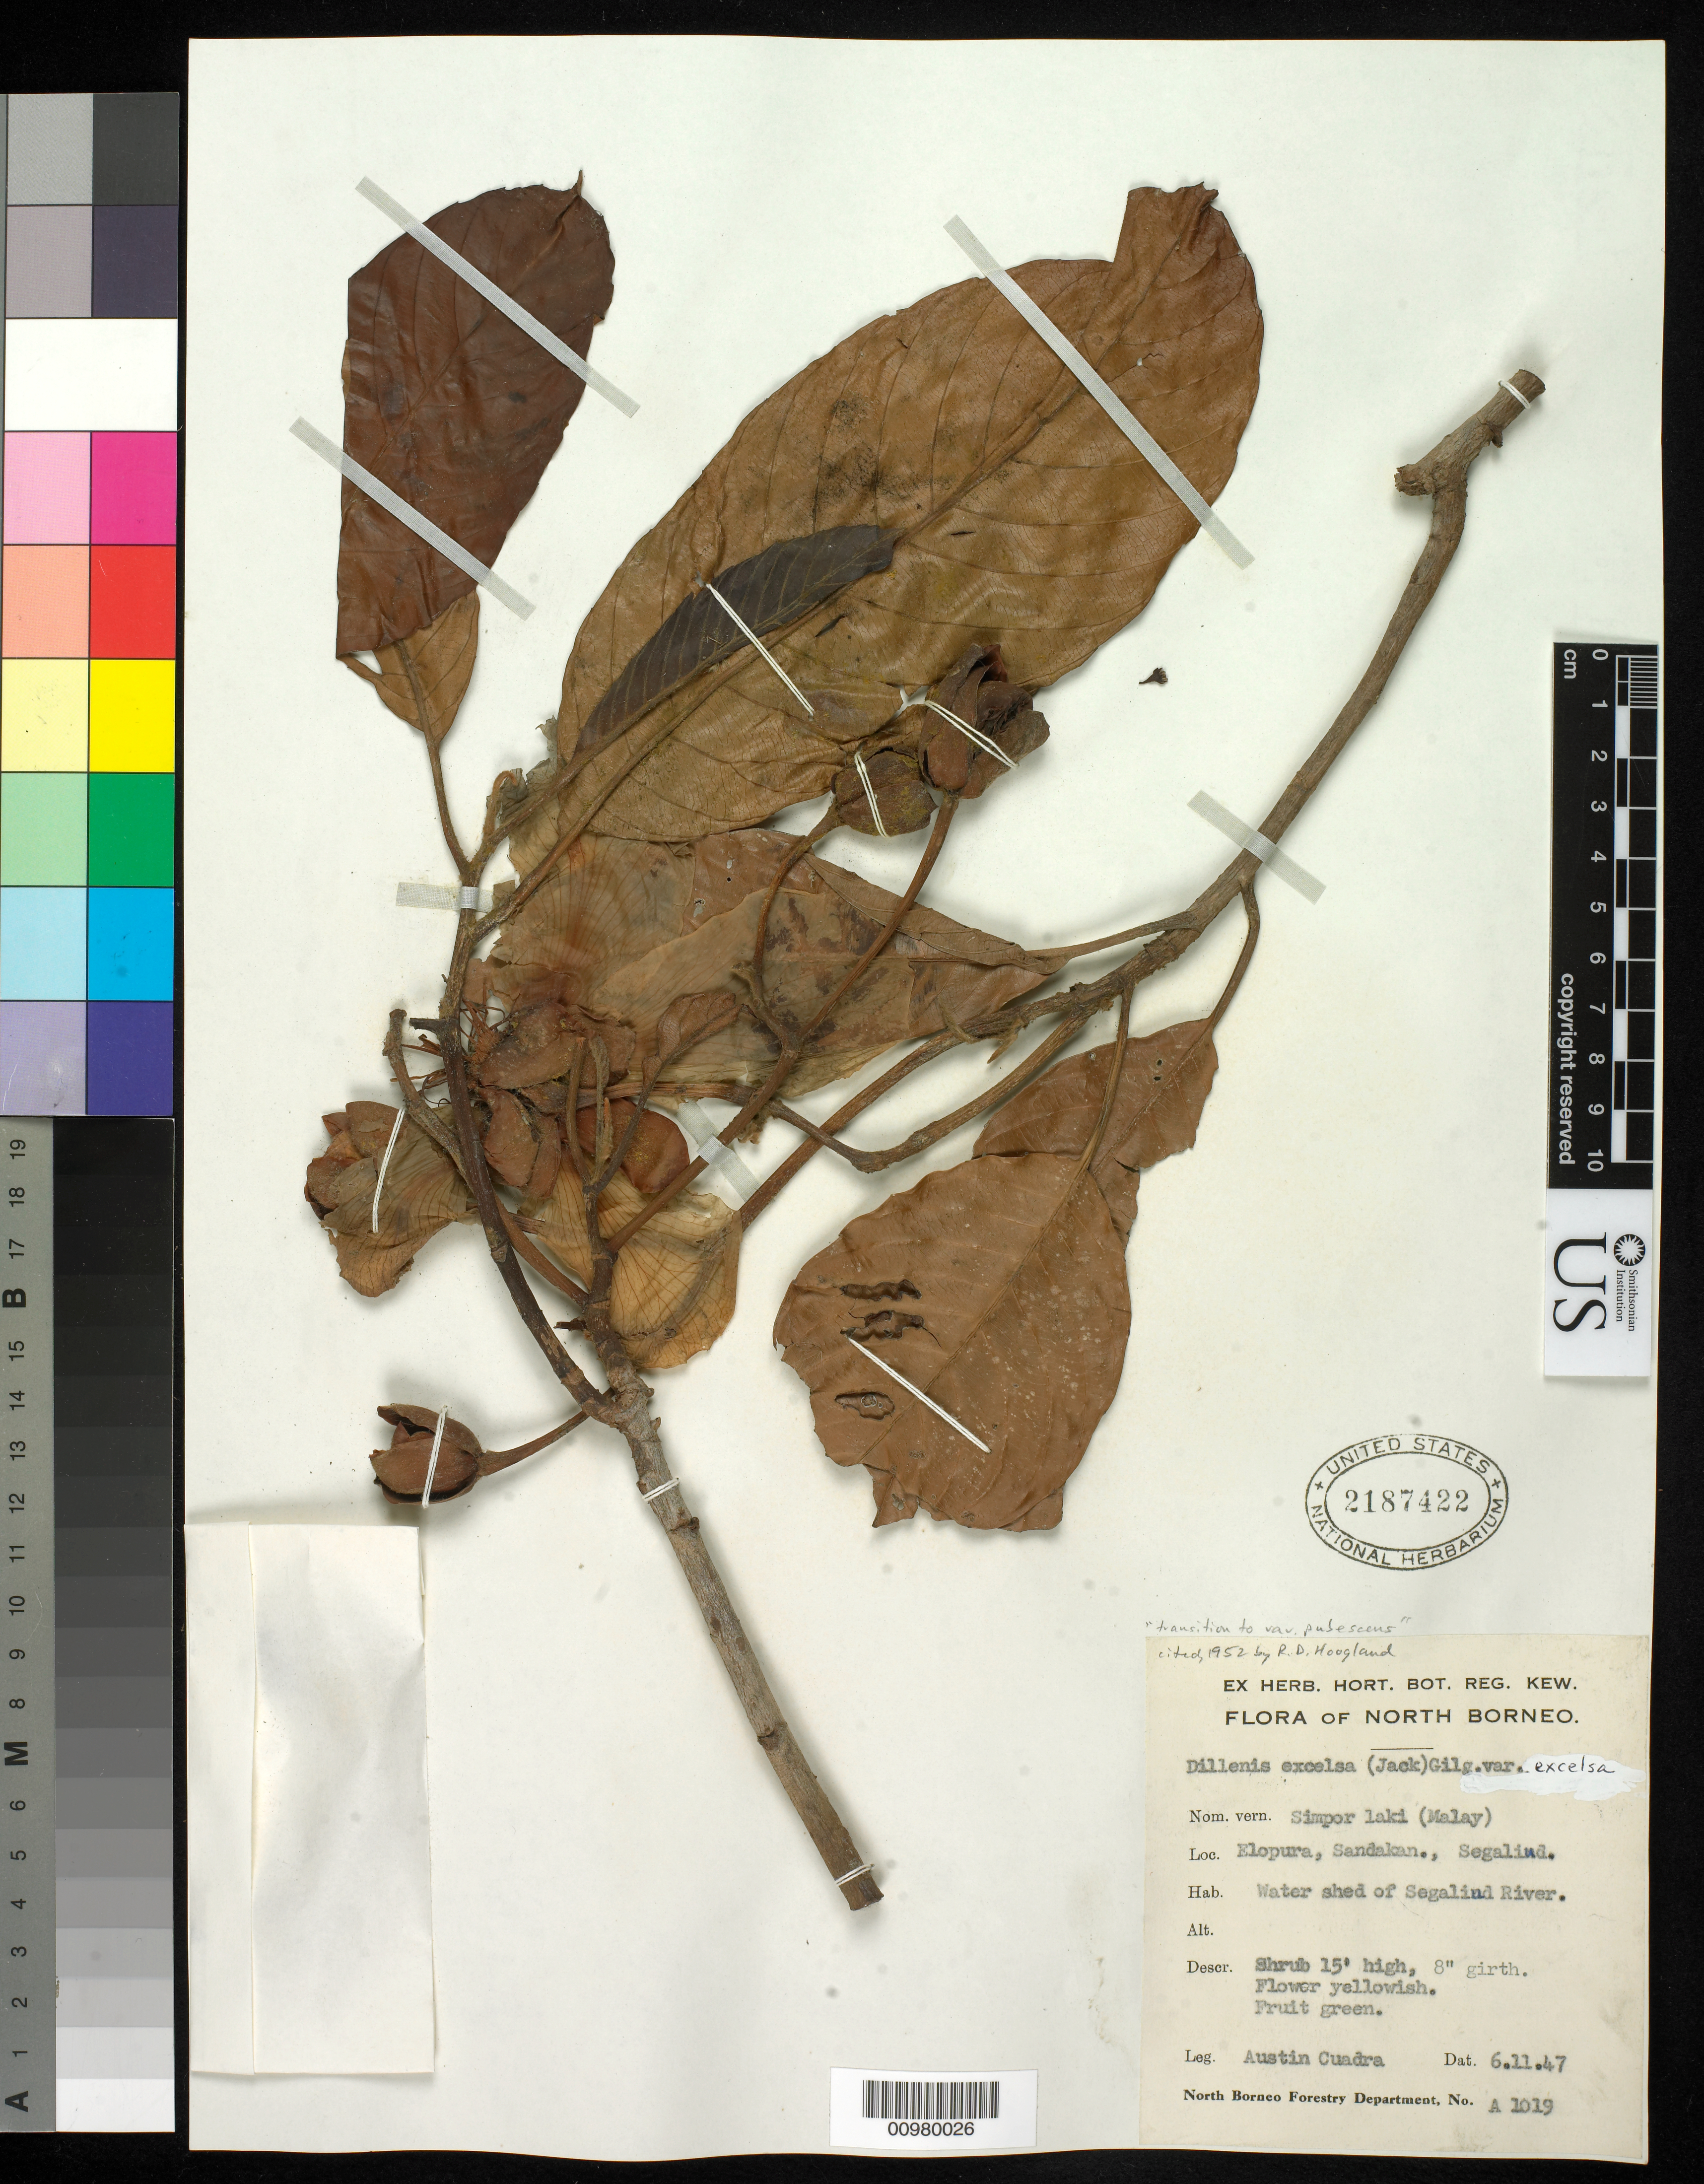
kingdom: Plantae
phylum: Tracheophyta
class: Magnoliopsida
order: Dilleniales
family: Dilleniaceae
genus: Dillenia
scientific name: Dillenia excelsa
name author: (Jack) Martelli ex Gilg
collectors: A. Cuadra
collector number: A 1019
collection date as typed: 11 Jun 1947 to 06 Nov 1947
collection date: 1947-06-11/1947-11-06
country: Malaysia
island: Borneo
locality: Elopura, Sandakan, Segaliud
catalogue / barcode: US 2187422